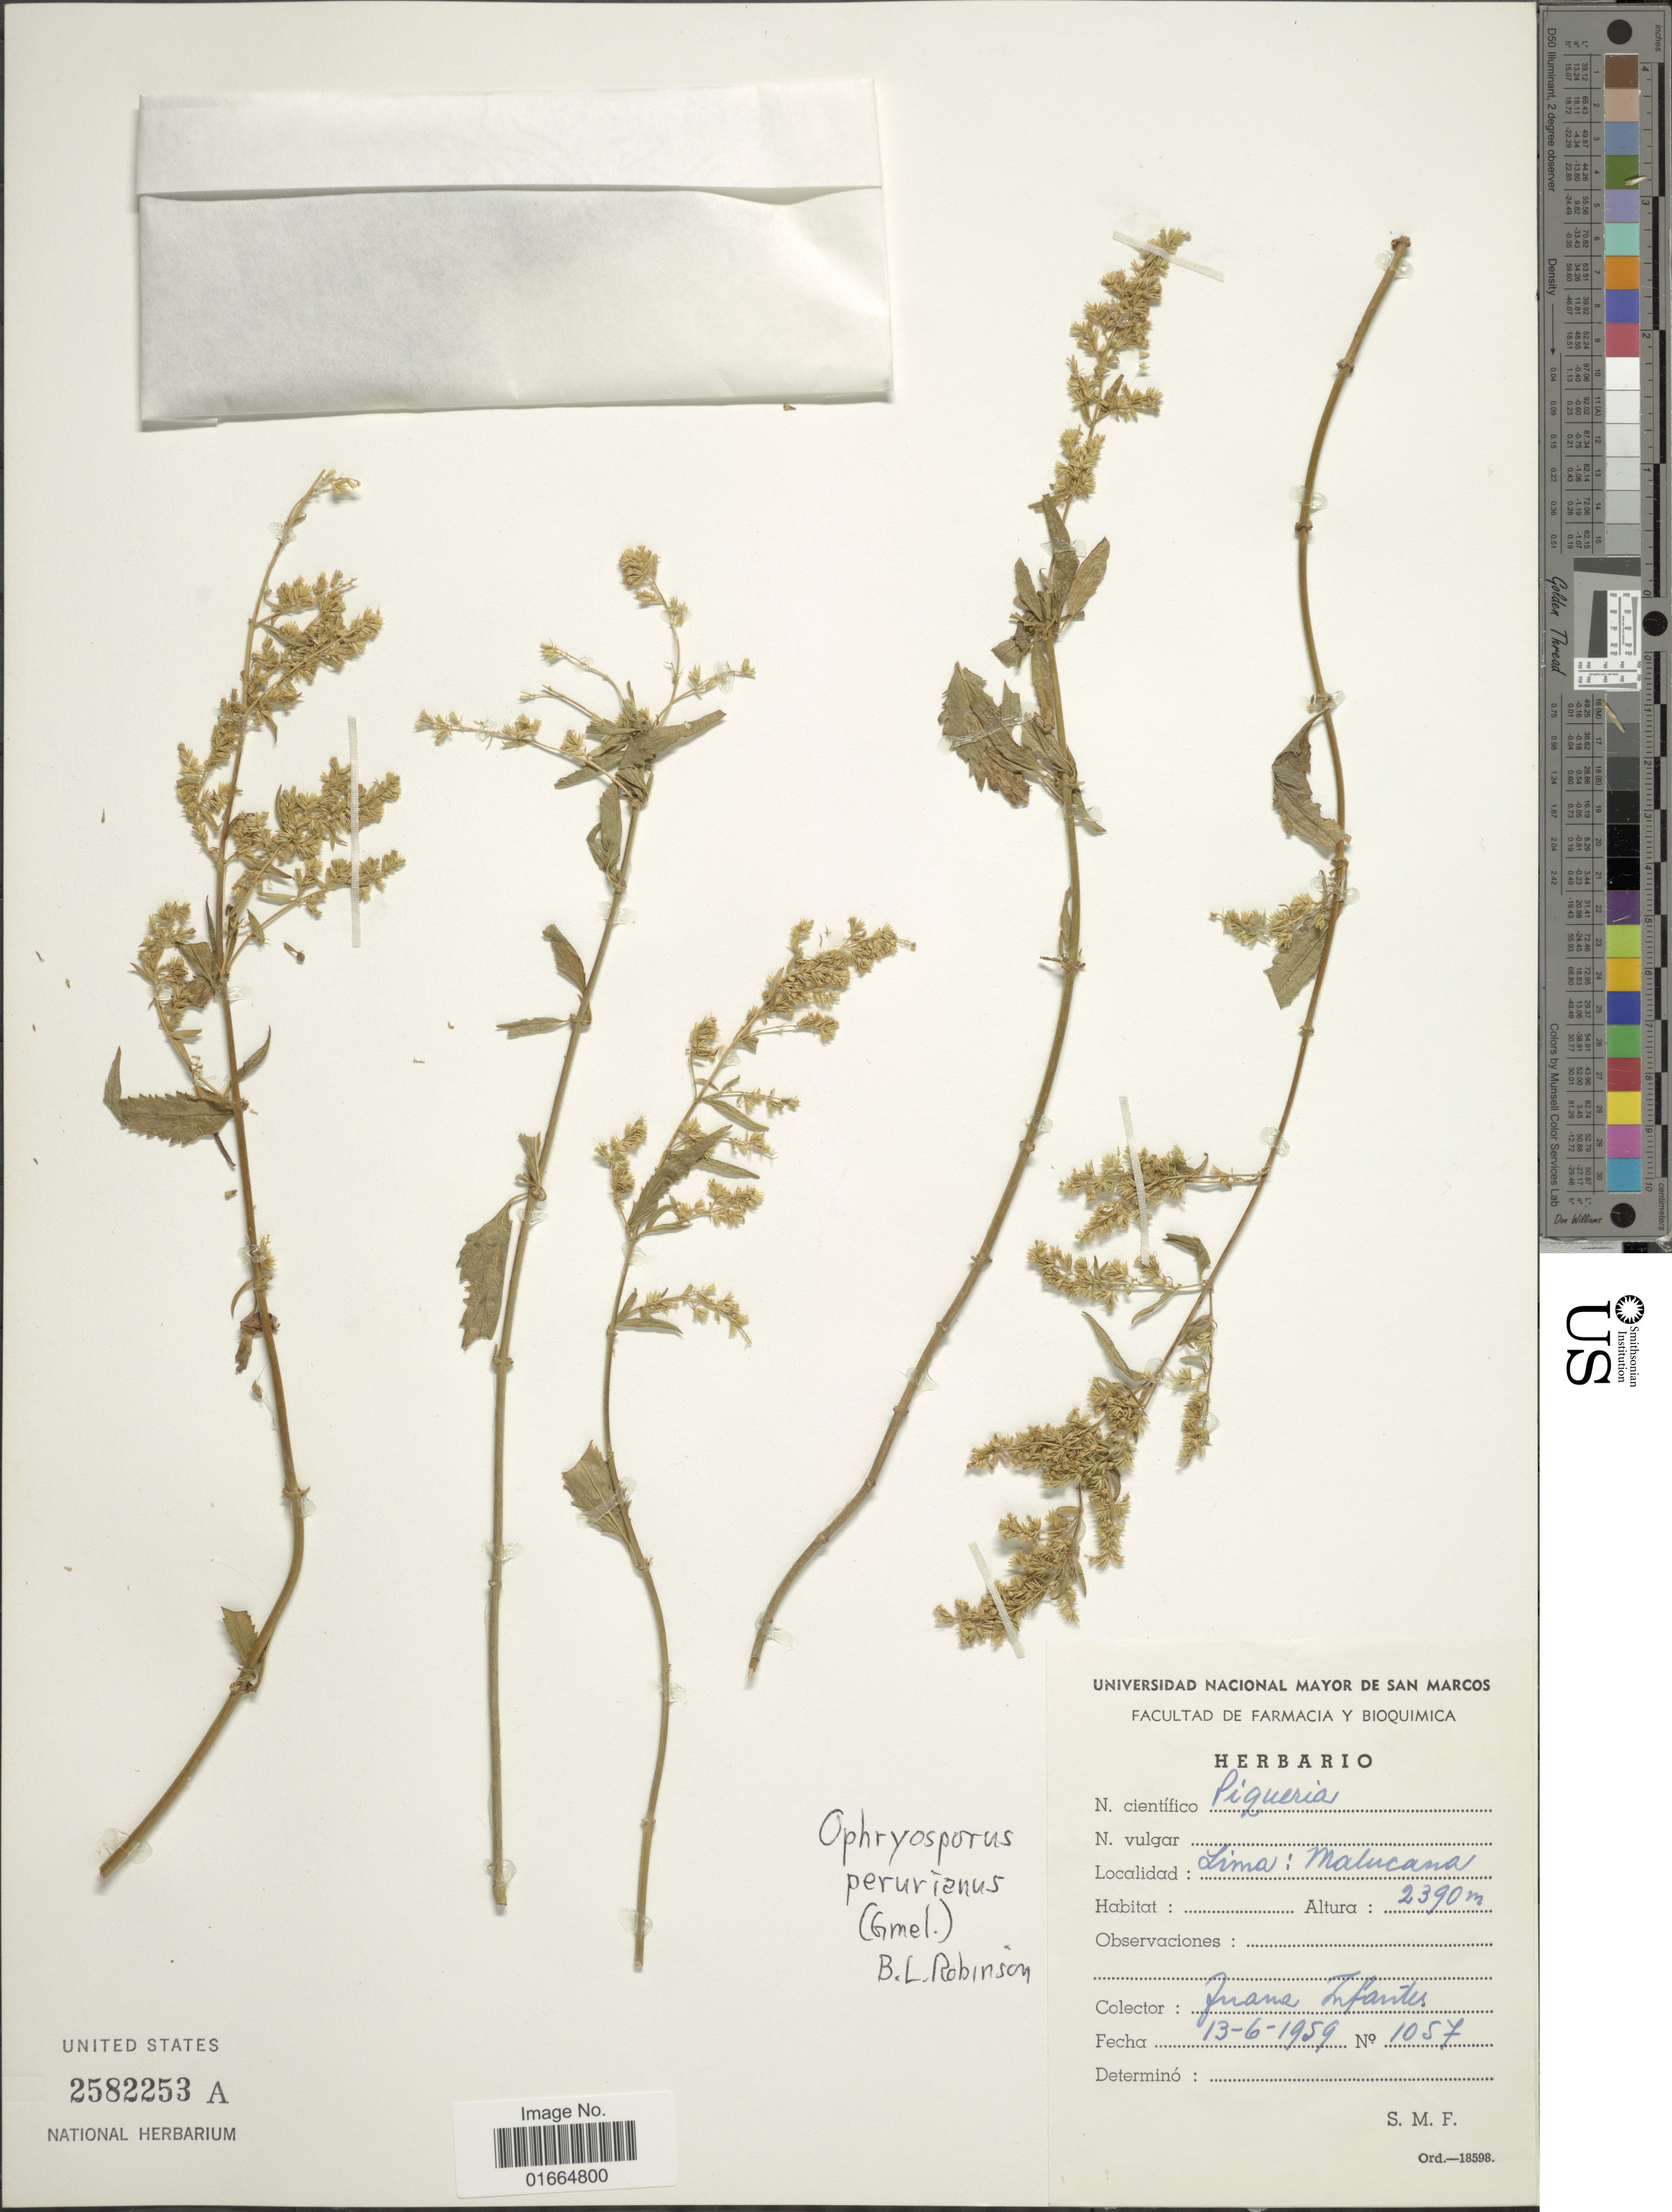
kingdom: Plantae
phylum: Tracheophyta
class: Magnoliopsida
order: Asterales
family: Asteraceae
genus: Ophryosporus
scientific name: Ophryosporus peruvianus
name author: (J.F. Gmel.) R.M. King & H. Rob.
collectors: J. Infantes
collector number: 1057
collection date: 1959-06-13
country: Peru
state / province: Lima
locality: Malucana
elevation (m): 2390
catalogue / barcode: US 2582253A